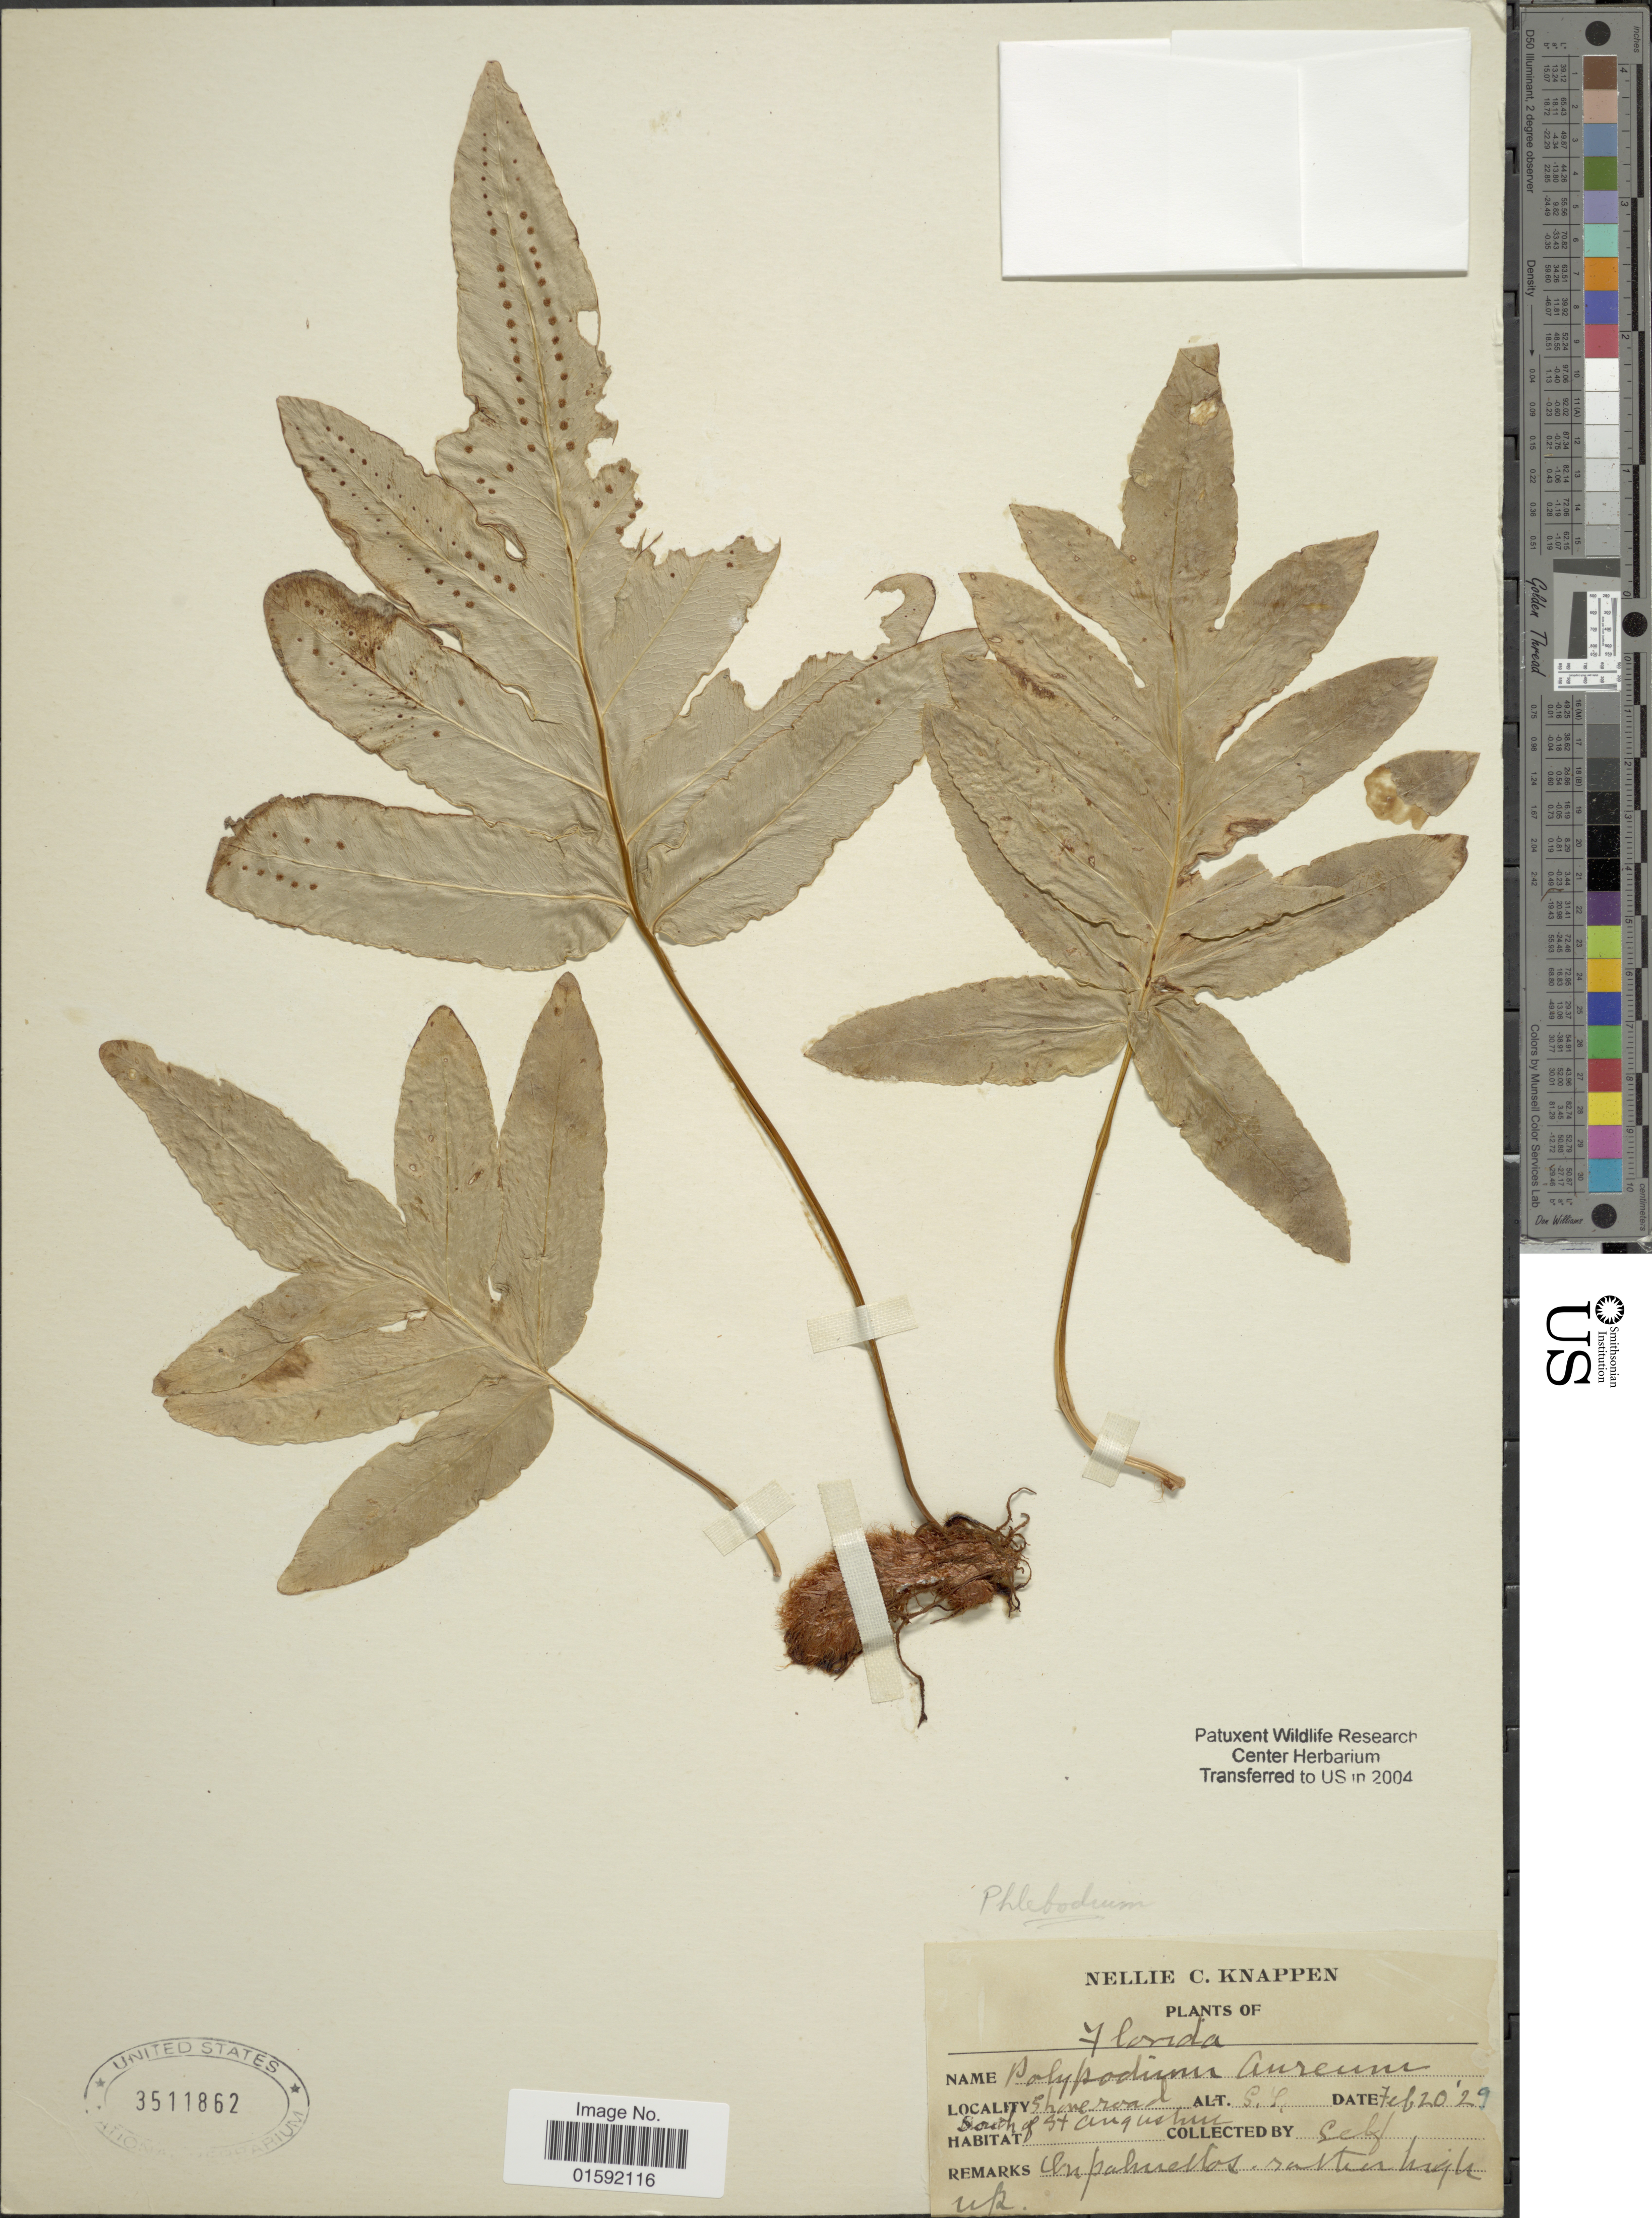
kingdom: Plantae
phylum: Tracheophyta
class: Polypodiopsida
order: Polypodiales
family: Polypodiaceae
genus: Phlebodium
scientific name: Phlebodium aureum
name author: (L.) J. Sm.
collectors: N. Knappen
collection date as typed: Transcribed d/m/y: 20/2/29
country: United States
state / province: Florida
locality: Shane road, South of Cingushu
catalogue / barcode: US 3511862